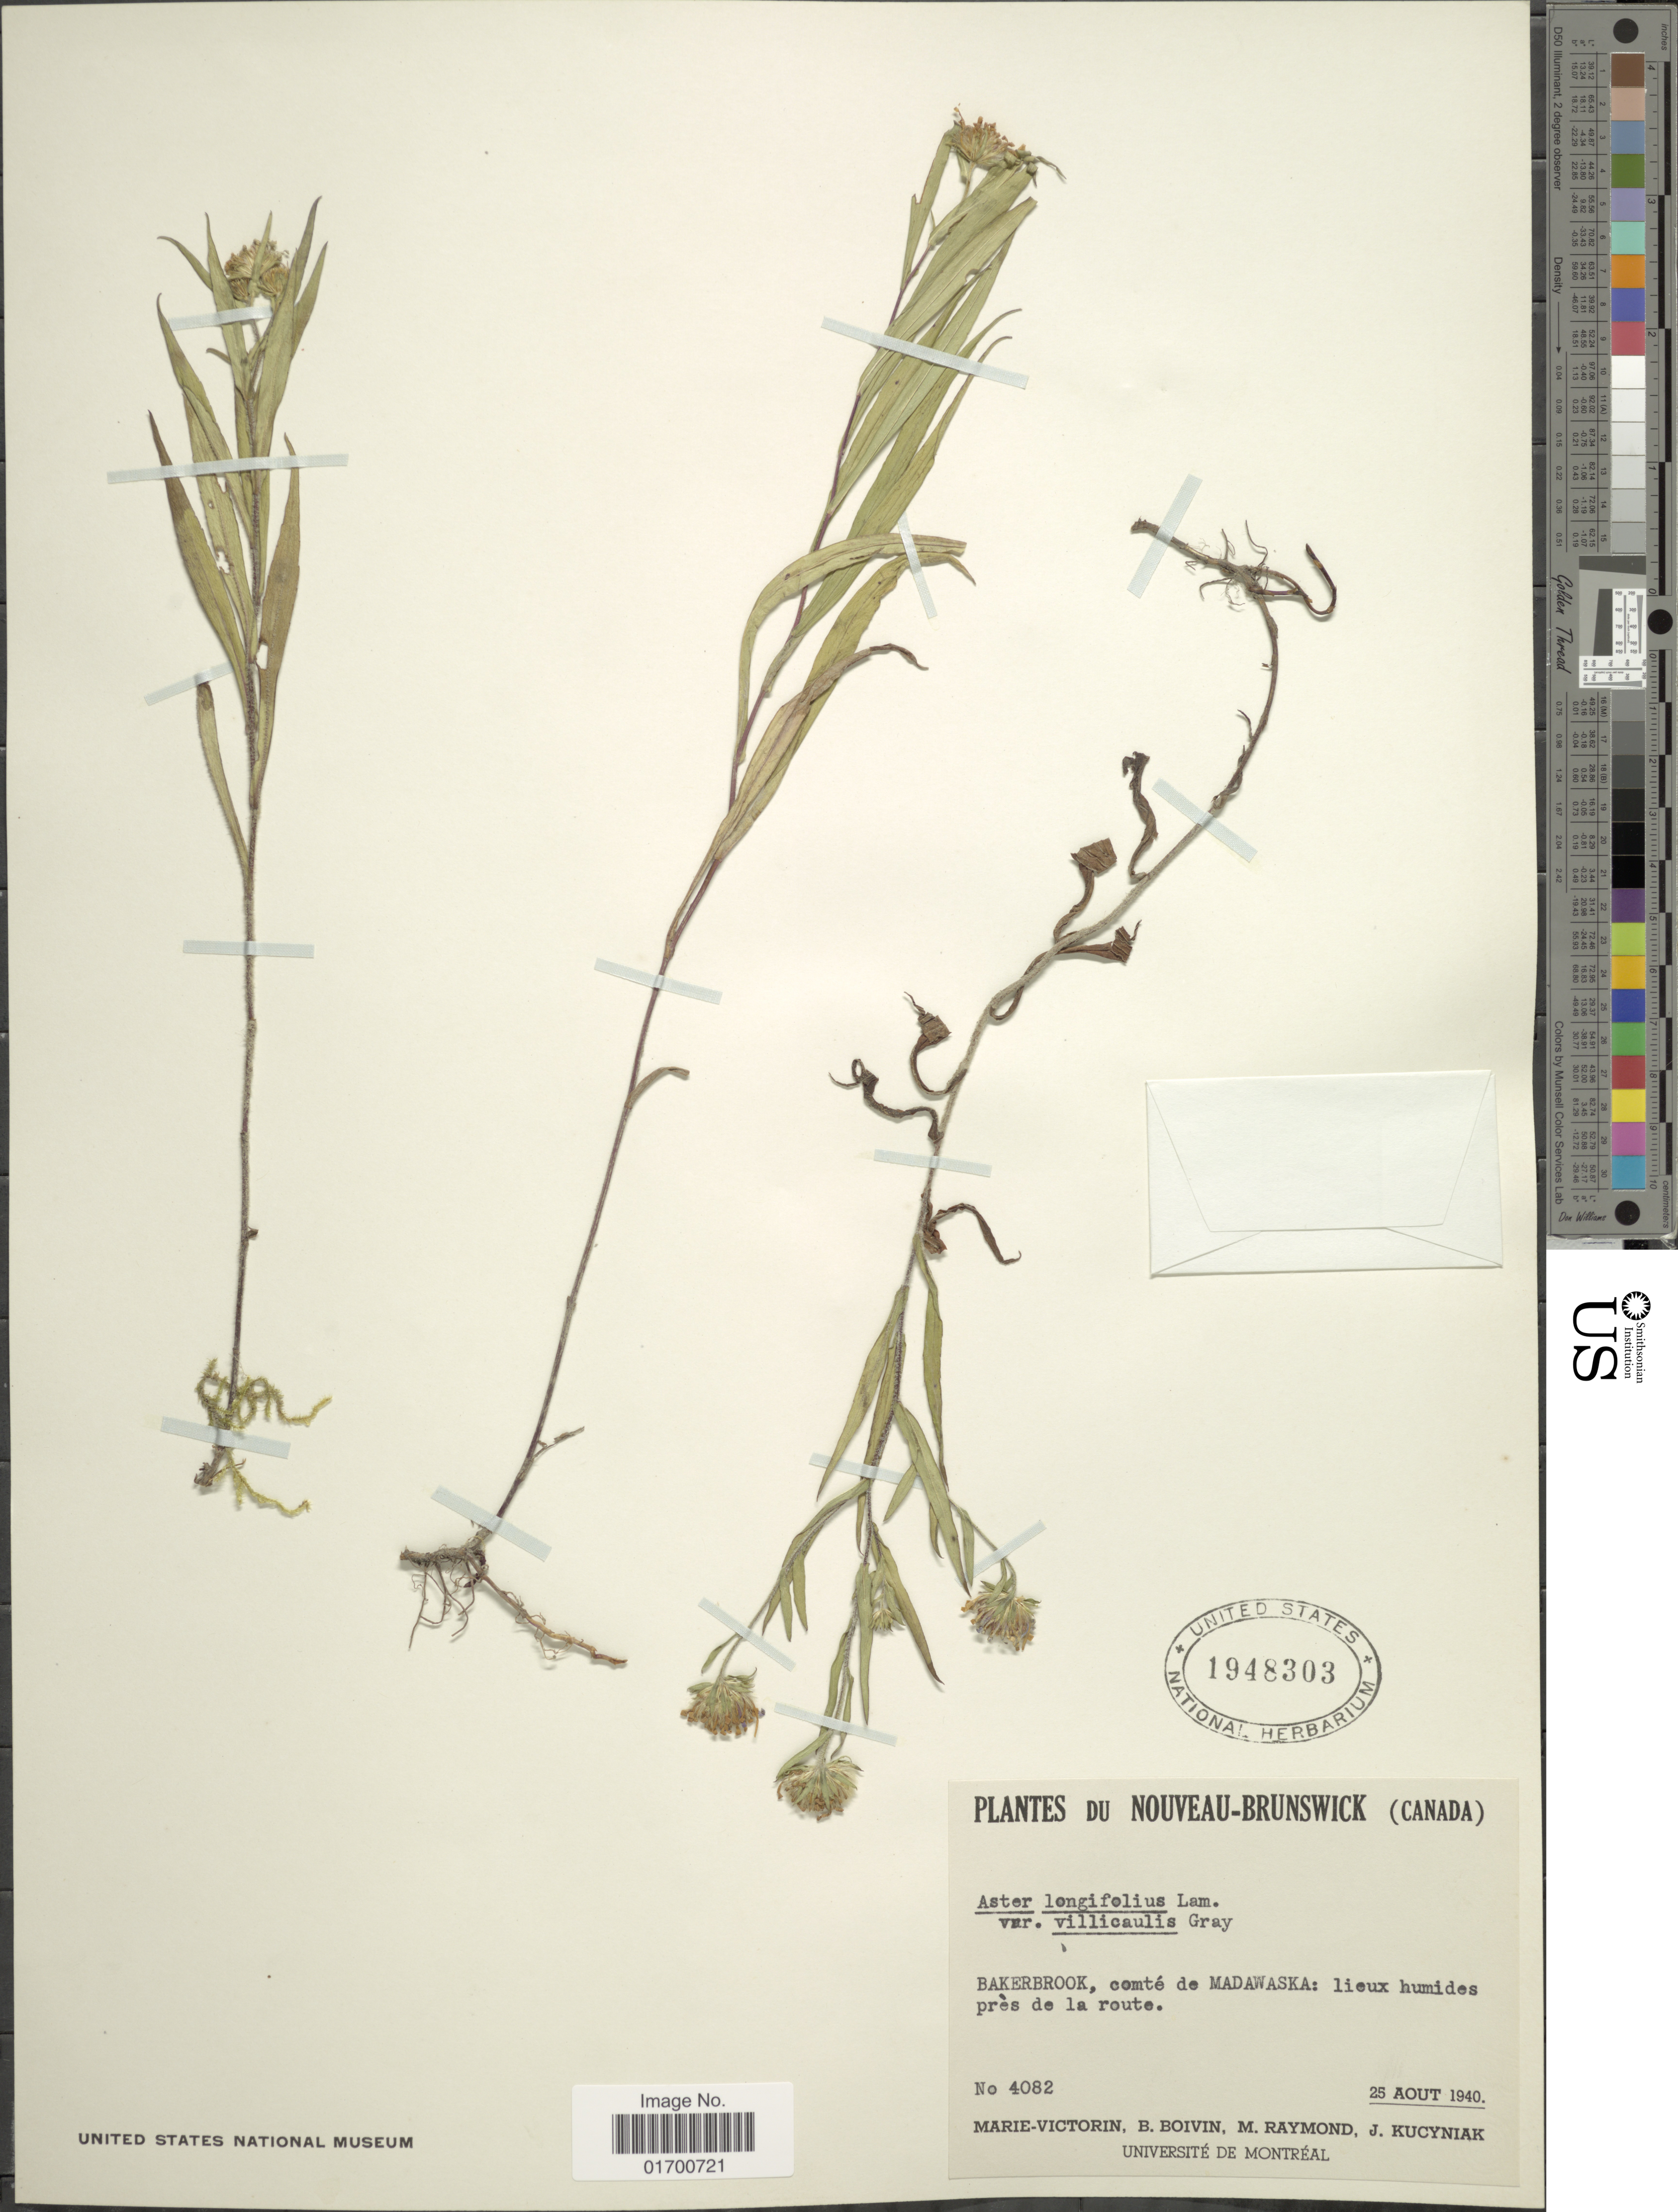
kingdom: Plantae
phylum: Tracheophyta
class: Magnoliopsida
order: Asterales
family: Asteraceae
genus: Symphyotrichum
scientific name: Symphyotrichum longifolium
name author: (Lam.) G.L. Nesom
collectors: -. Marie-Victorin, J. R. B. Boivin, M. Raymond & J. Kucyniak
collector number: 4082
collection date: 1940-08-25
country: Canada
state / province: New Brunswick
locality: Bakerbrook, comte de Madawaska: lieuw humides pres de la route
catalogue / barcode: US 1948303